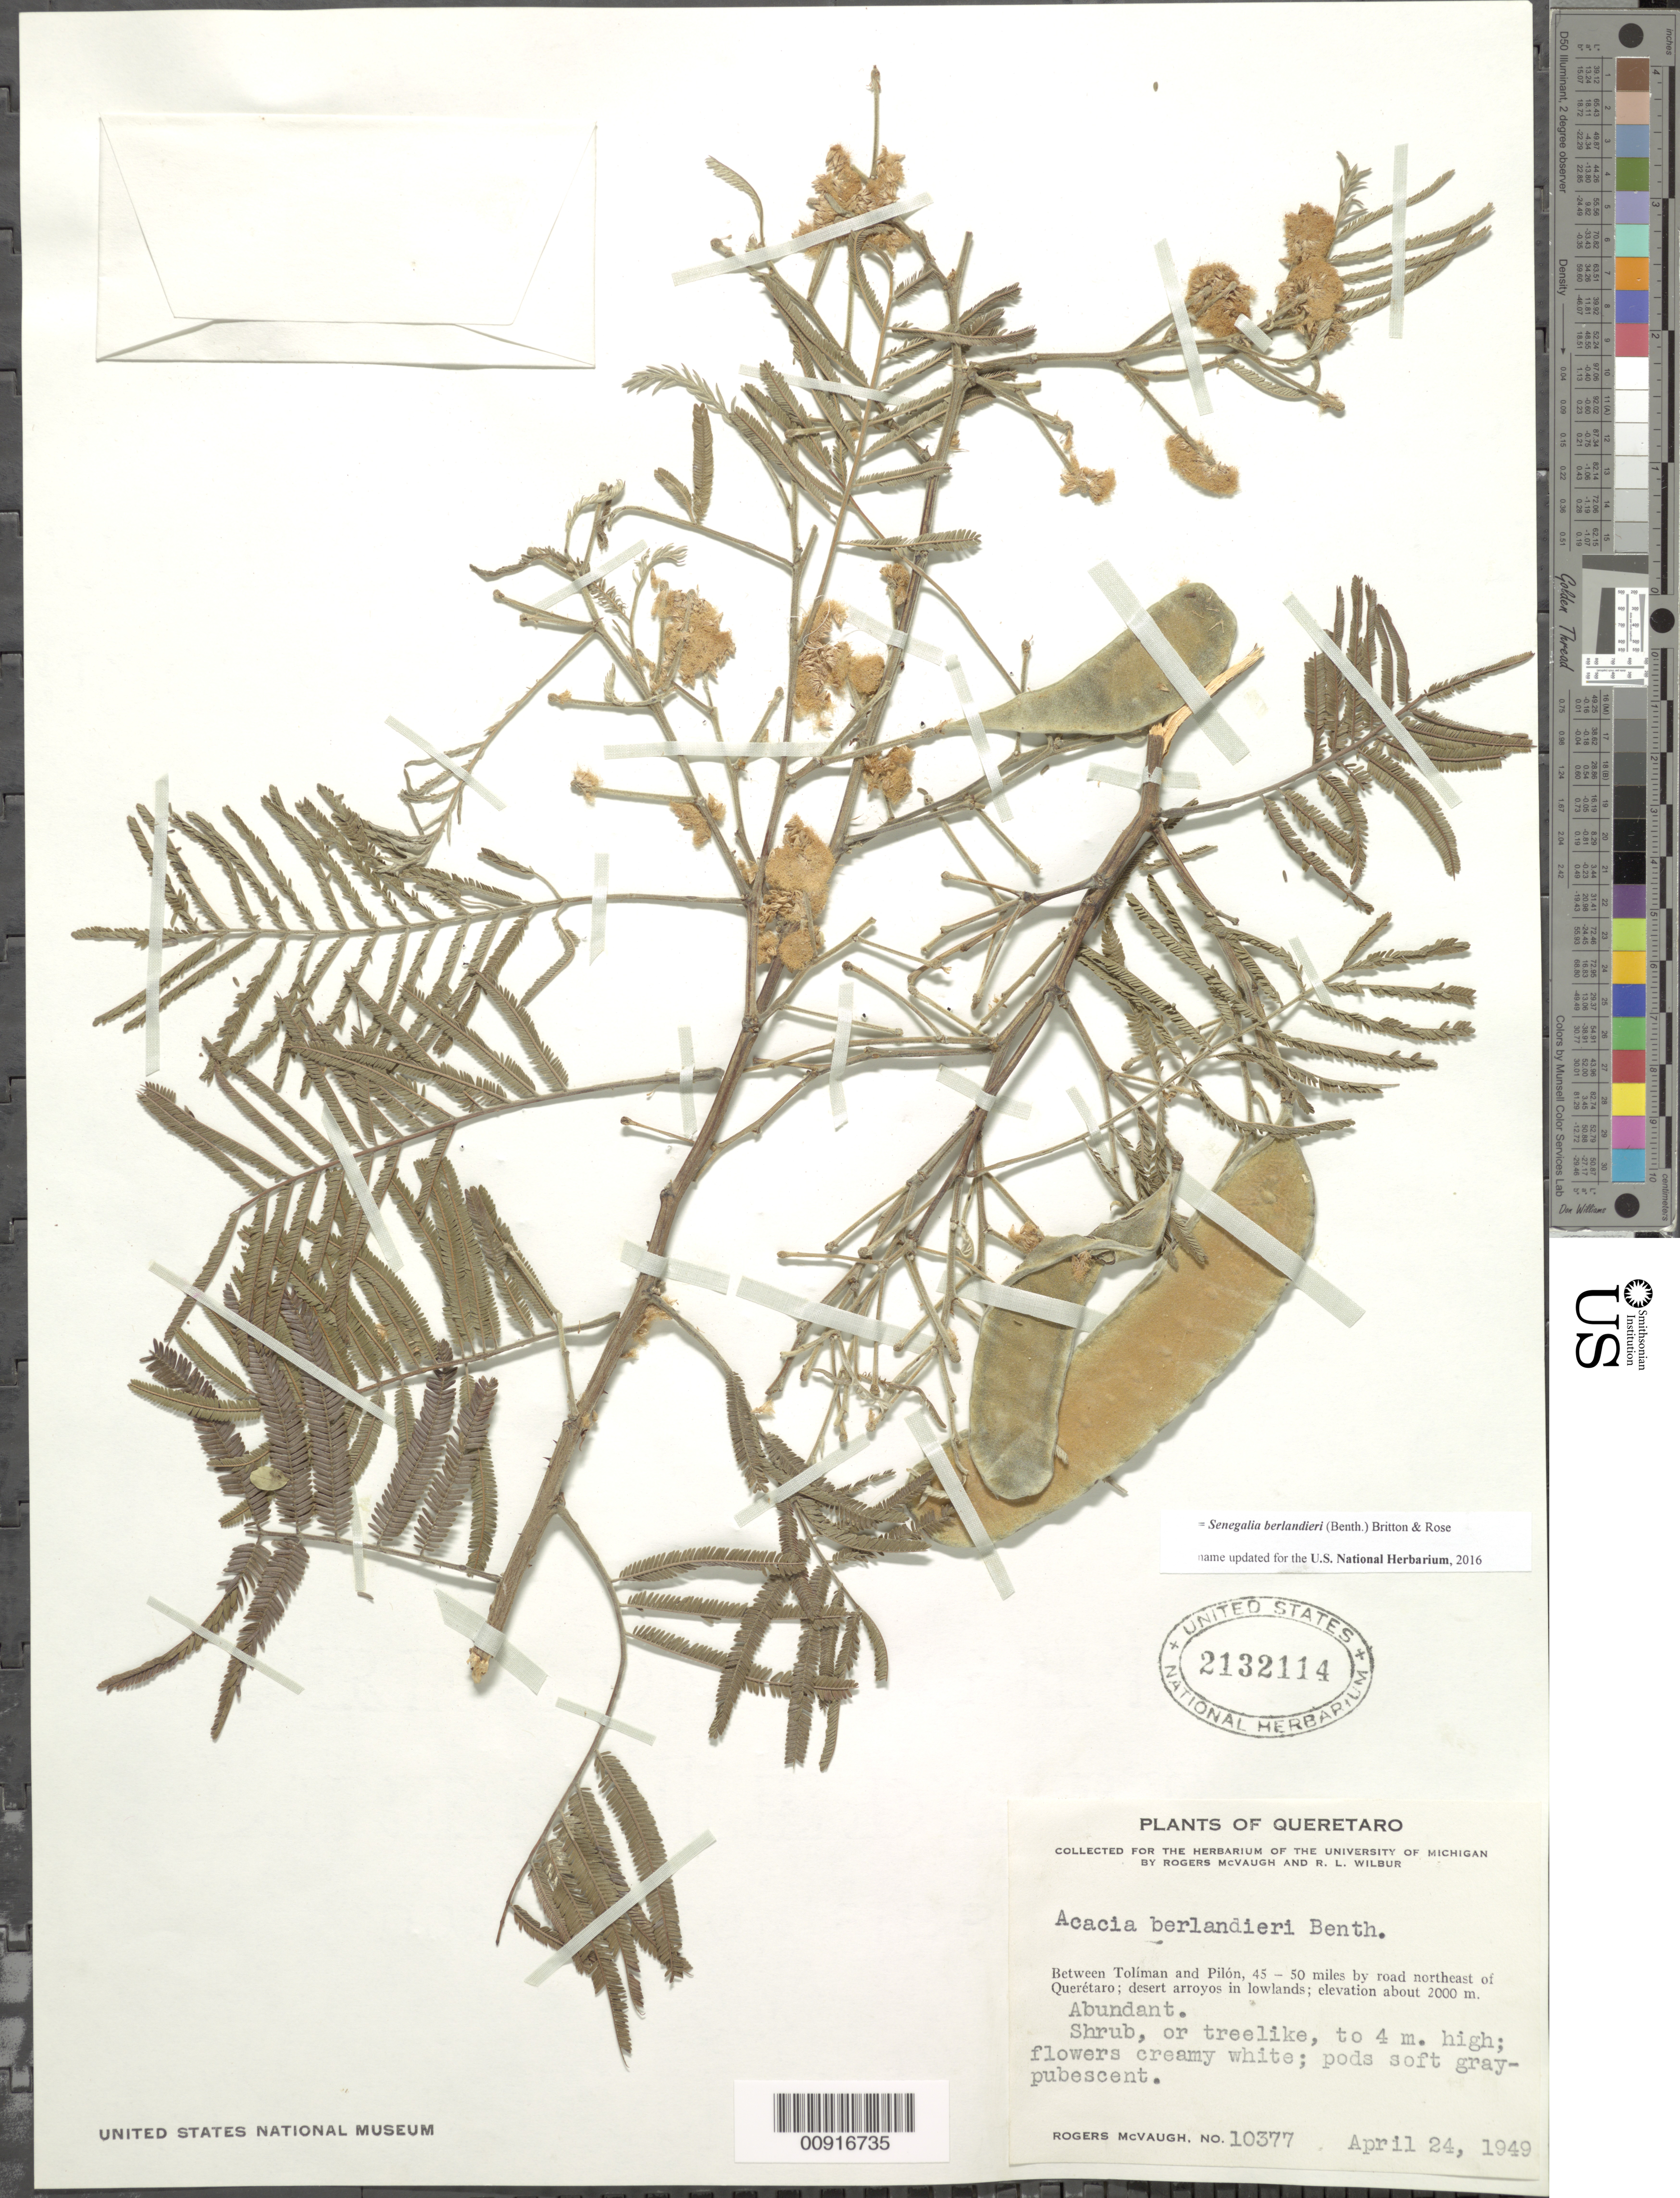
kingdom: Plantae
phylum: Tracheophyta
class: Magnoliopsida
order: Fabales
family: Fabaceae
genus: Senegalia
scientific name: Senegalia berlandieri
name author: (Benth.) Britton & Rose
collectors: R. McVaugh & R. L. Wilbur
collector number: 10377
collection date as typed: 24 Apr 1949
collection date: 1949-04-24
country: Mexico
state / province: Querétaro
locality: Between Toliman and Pilón, 45-50 miles by road northeast of Querétaro.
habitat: Desert arroyos in lowlands.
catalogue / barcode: US 2132114